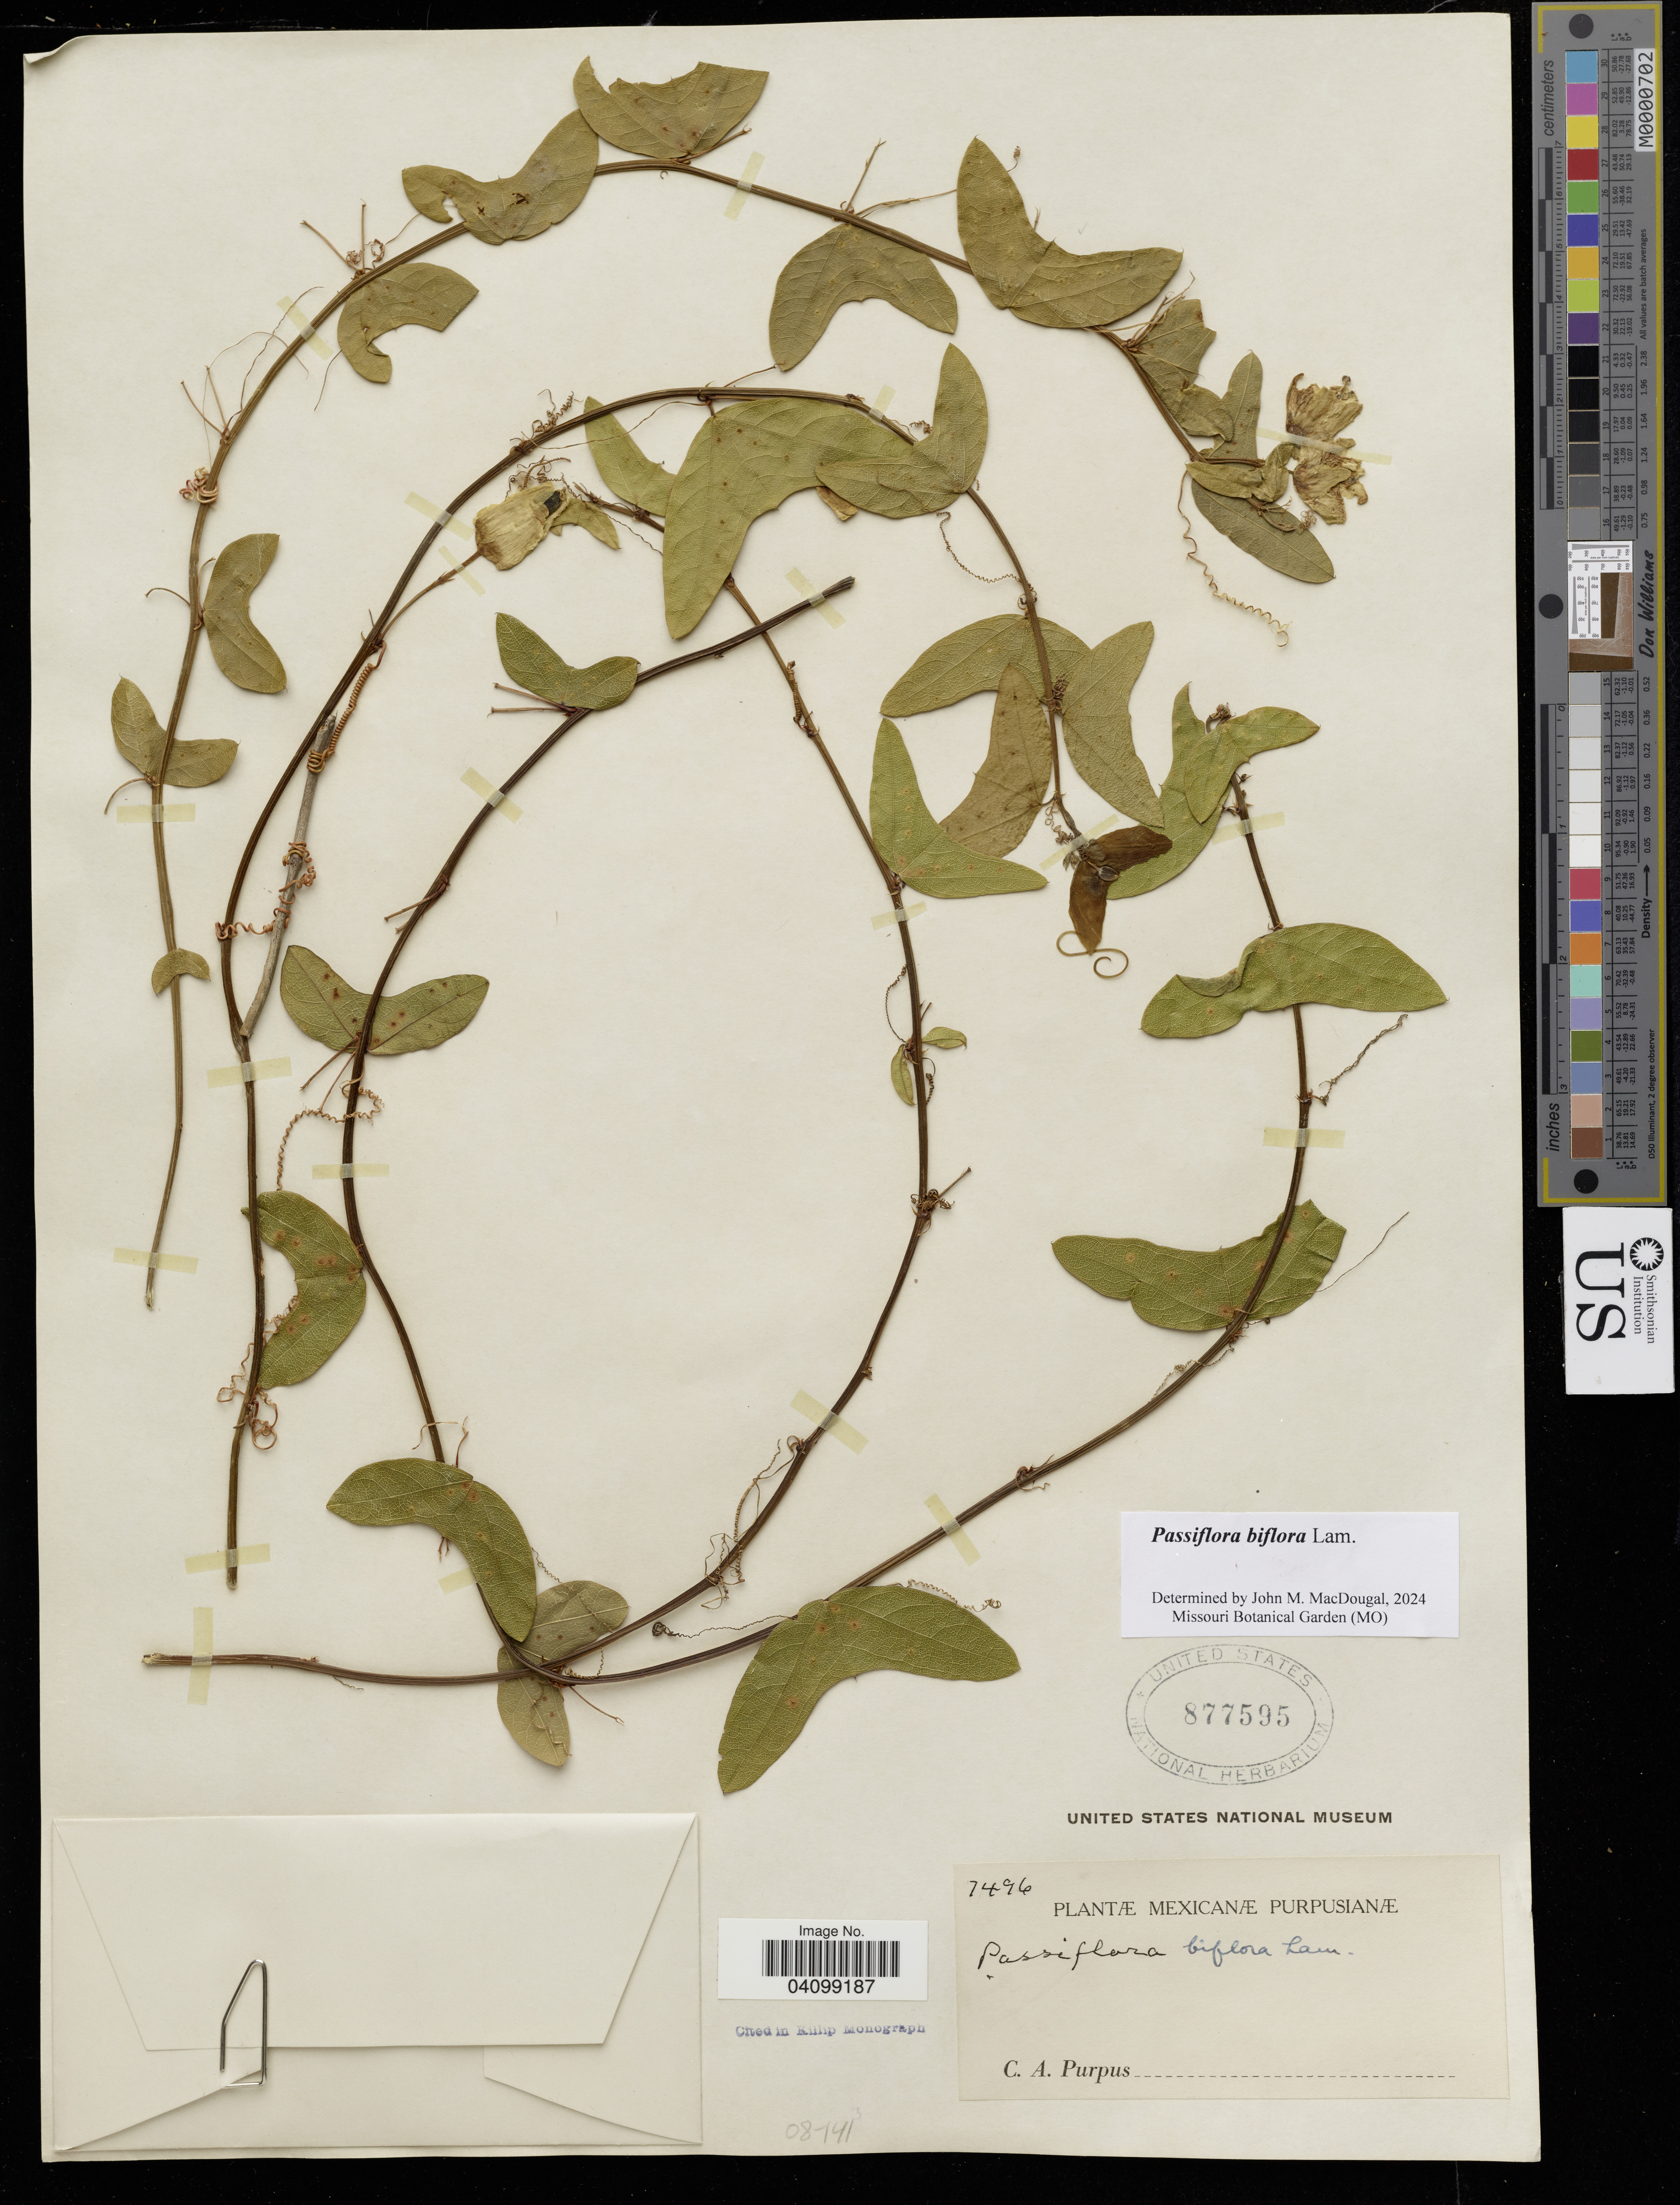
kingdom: Plantae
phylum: Tracheophyta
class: Magnoliopsida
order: Malpighiales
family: Passifloraceae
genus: Passiflora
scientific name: Passiflora biflora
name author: Lam.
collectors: C. Purpus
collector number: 7496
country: Mexico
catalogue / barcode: US 877595